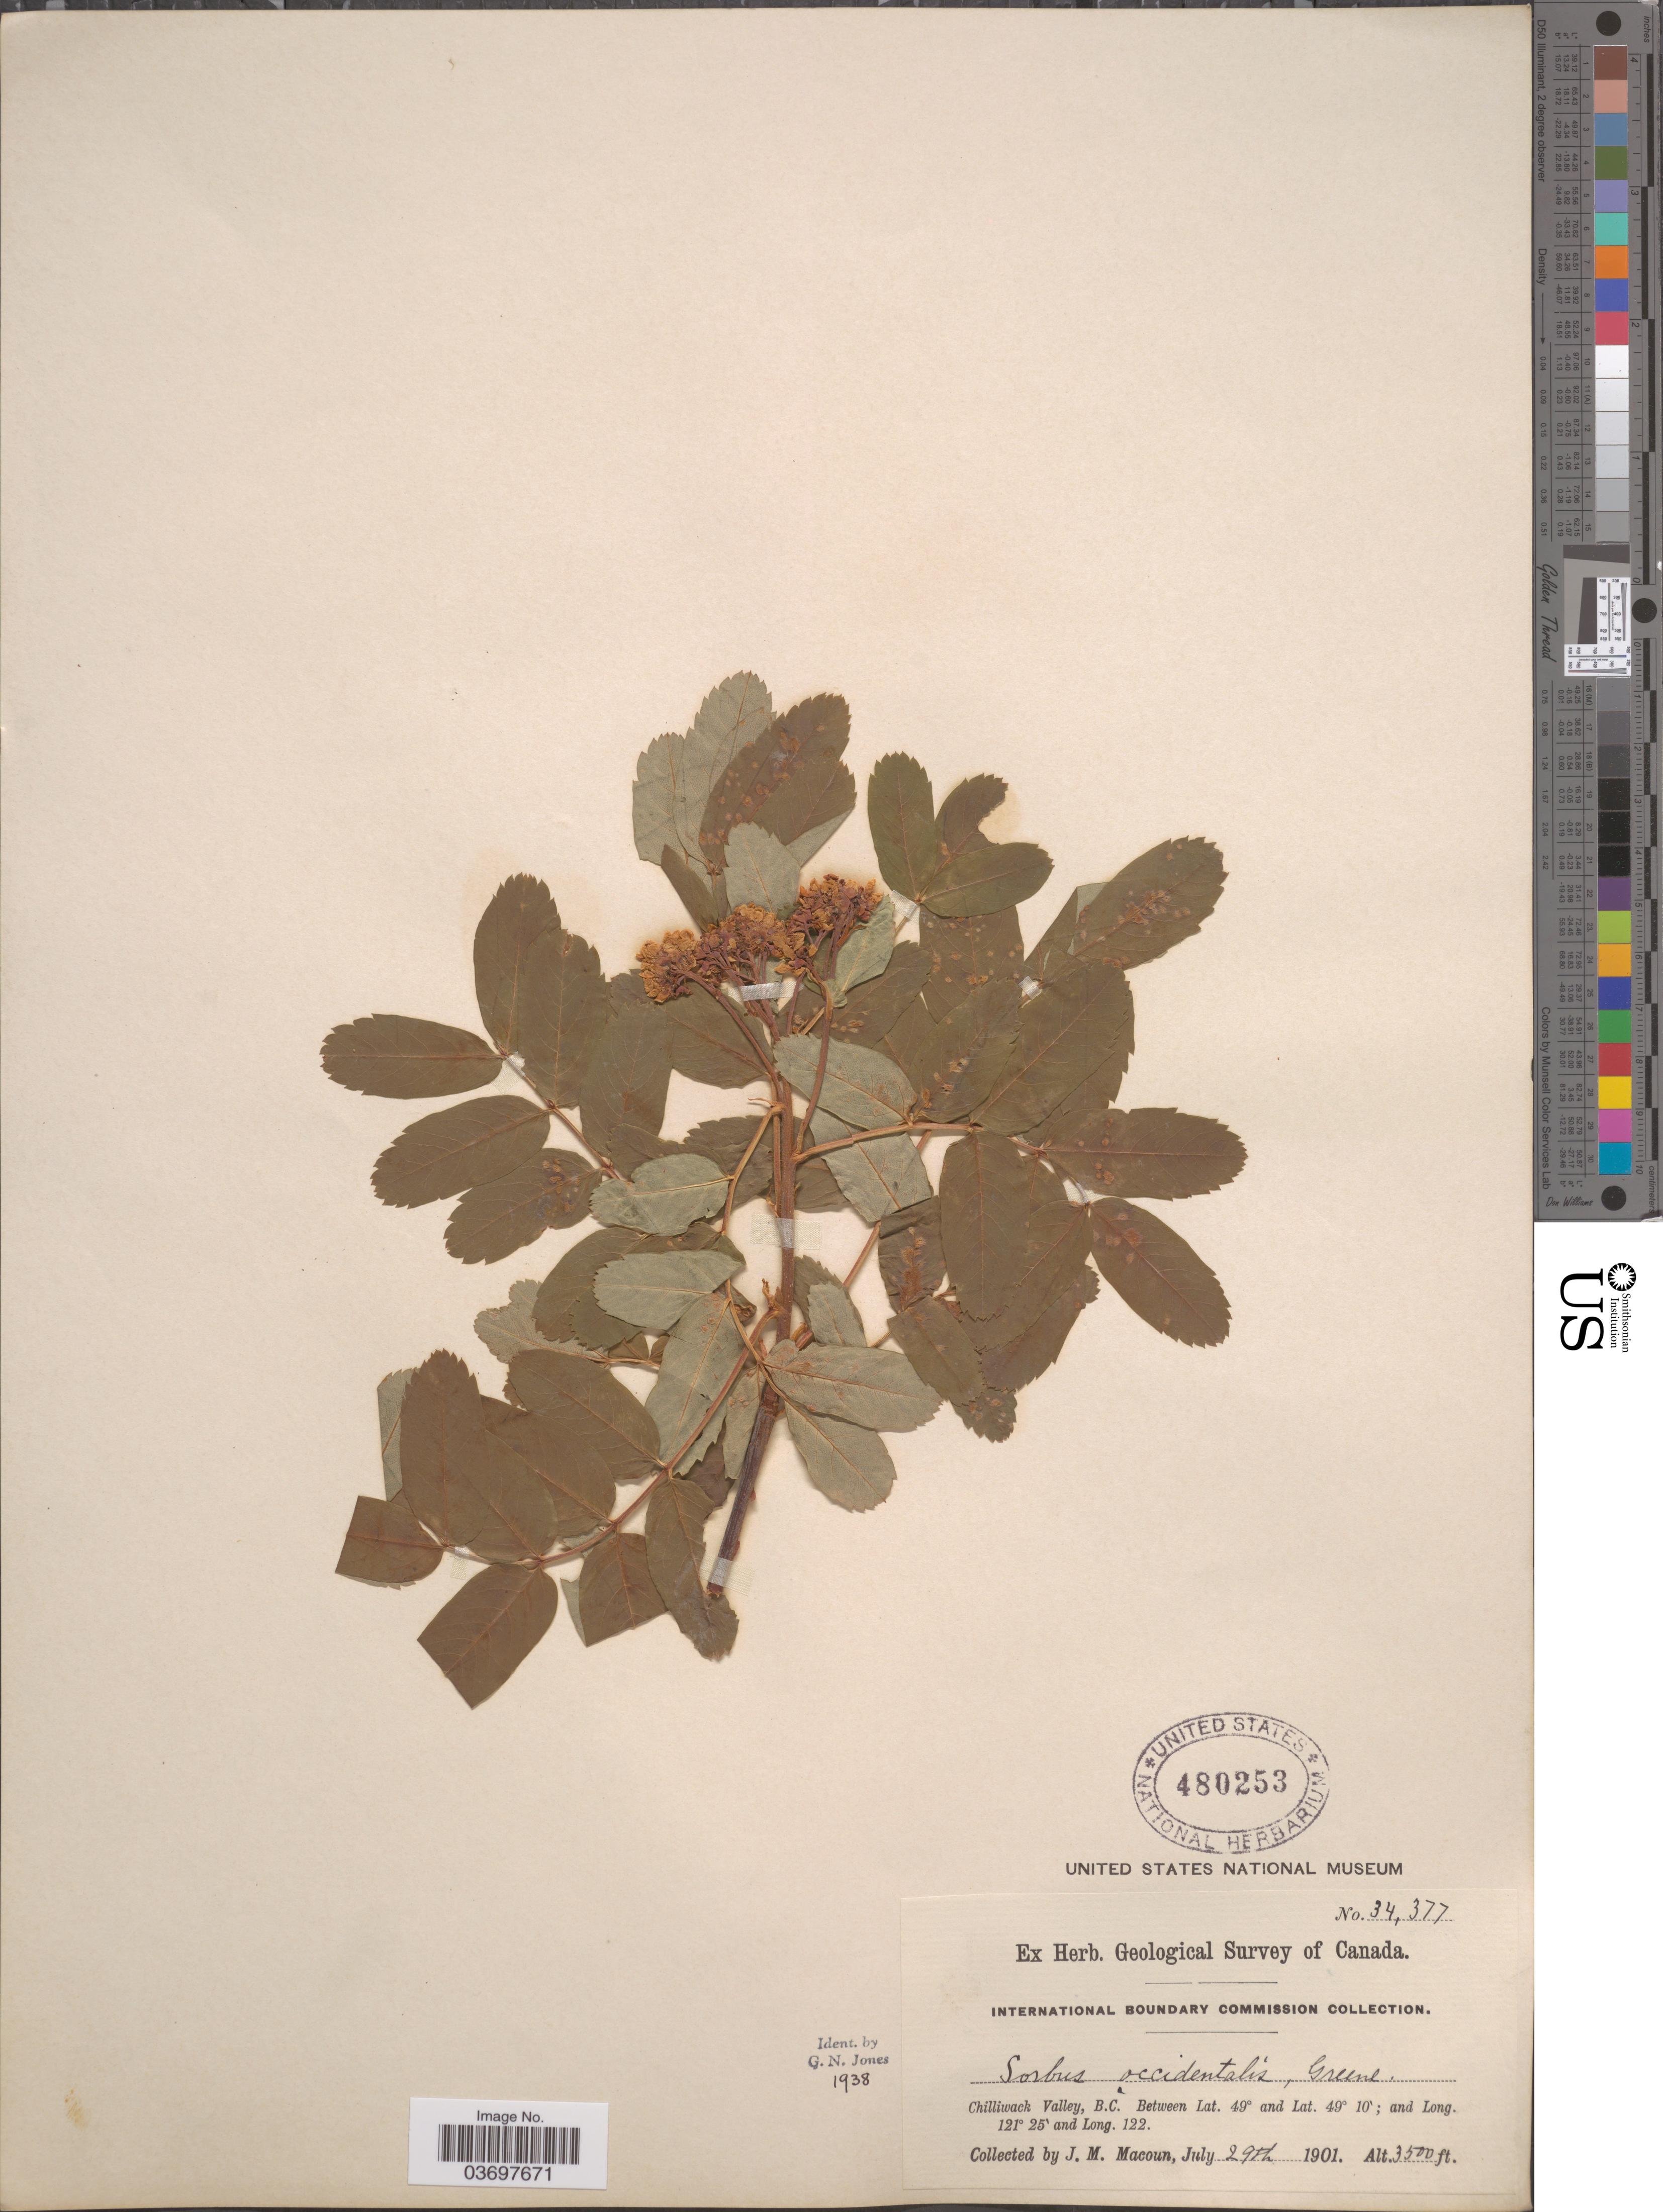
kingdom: Plantae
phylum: Tracheophyta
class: Magnoliopsida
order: Rosales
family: Rosaceae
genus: Sorbus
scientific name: Sorbus pumila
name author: Raf.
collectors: J. M. Macoun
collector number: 34377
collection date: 1901-07-29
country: Canada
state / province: British Columbia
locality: Chilliwack Valley.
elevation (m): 1067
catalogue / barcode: US 480253